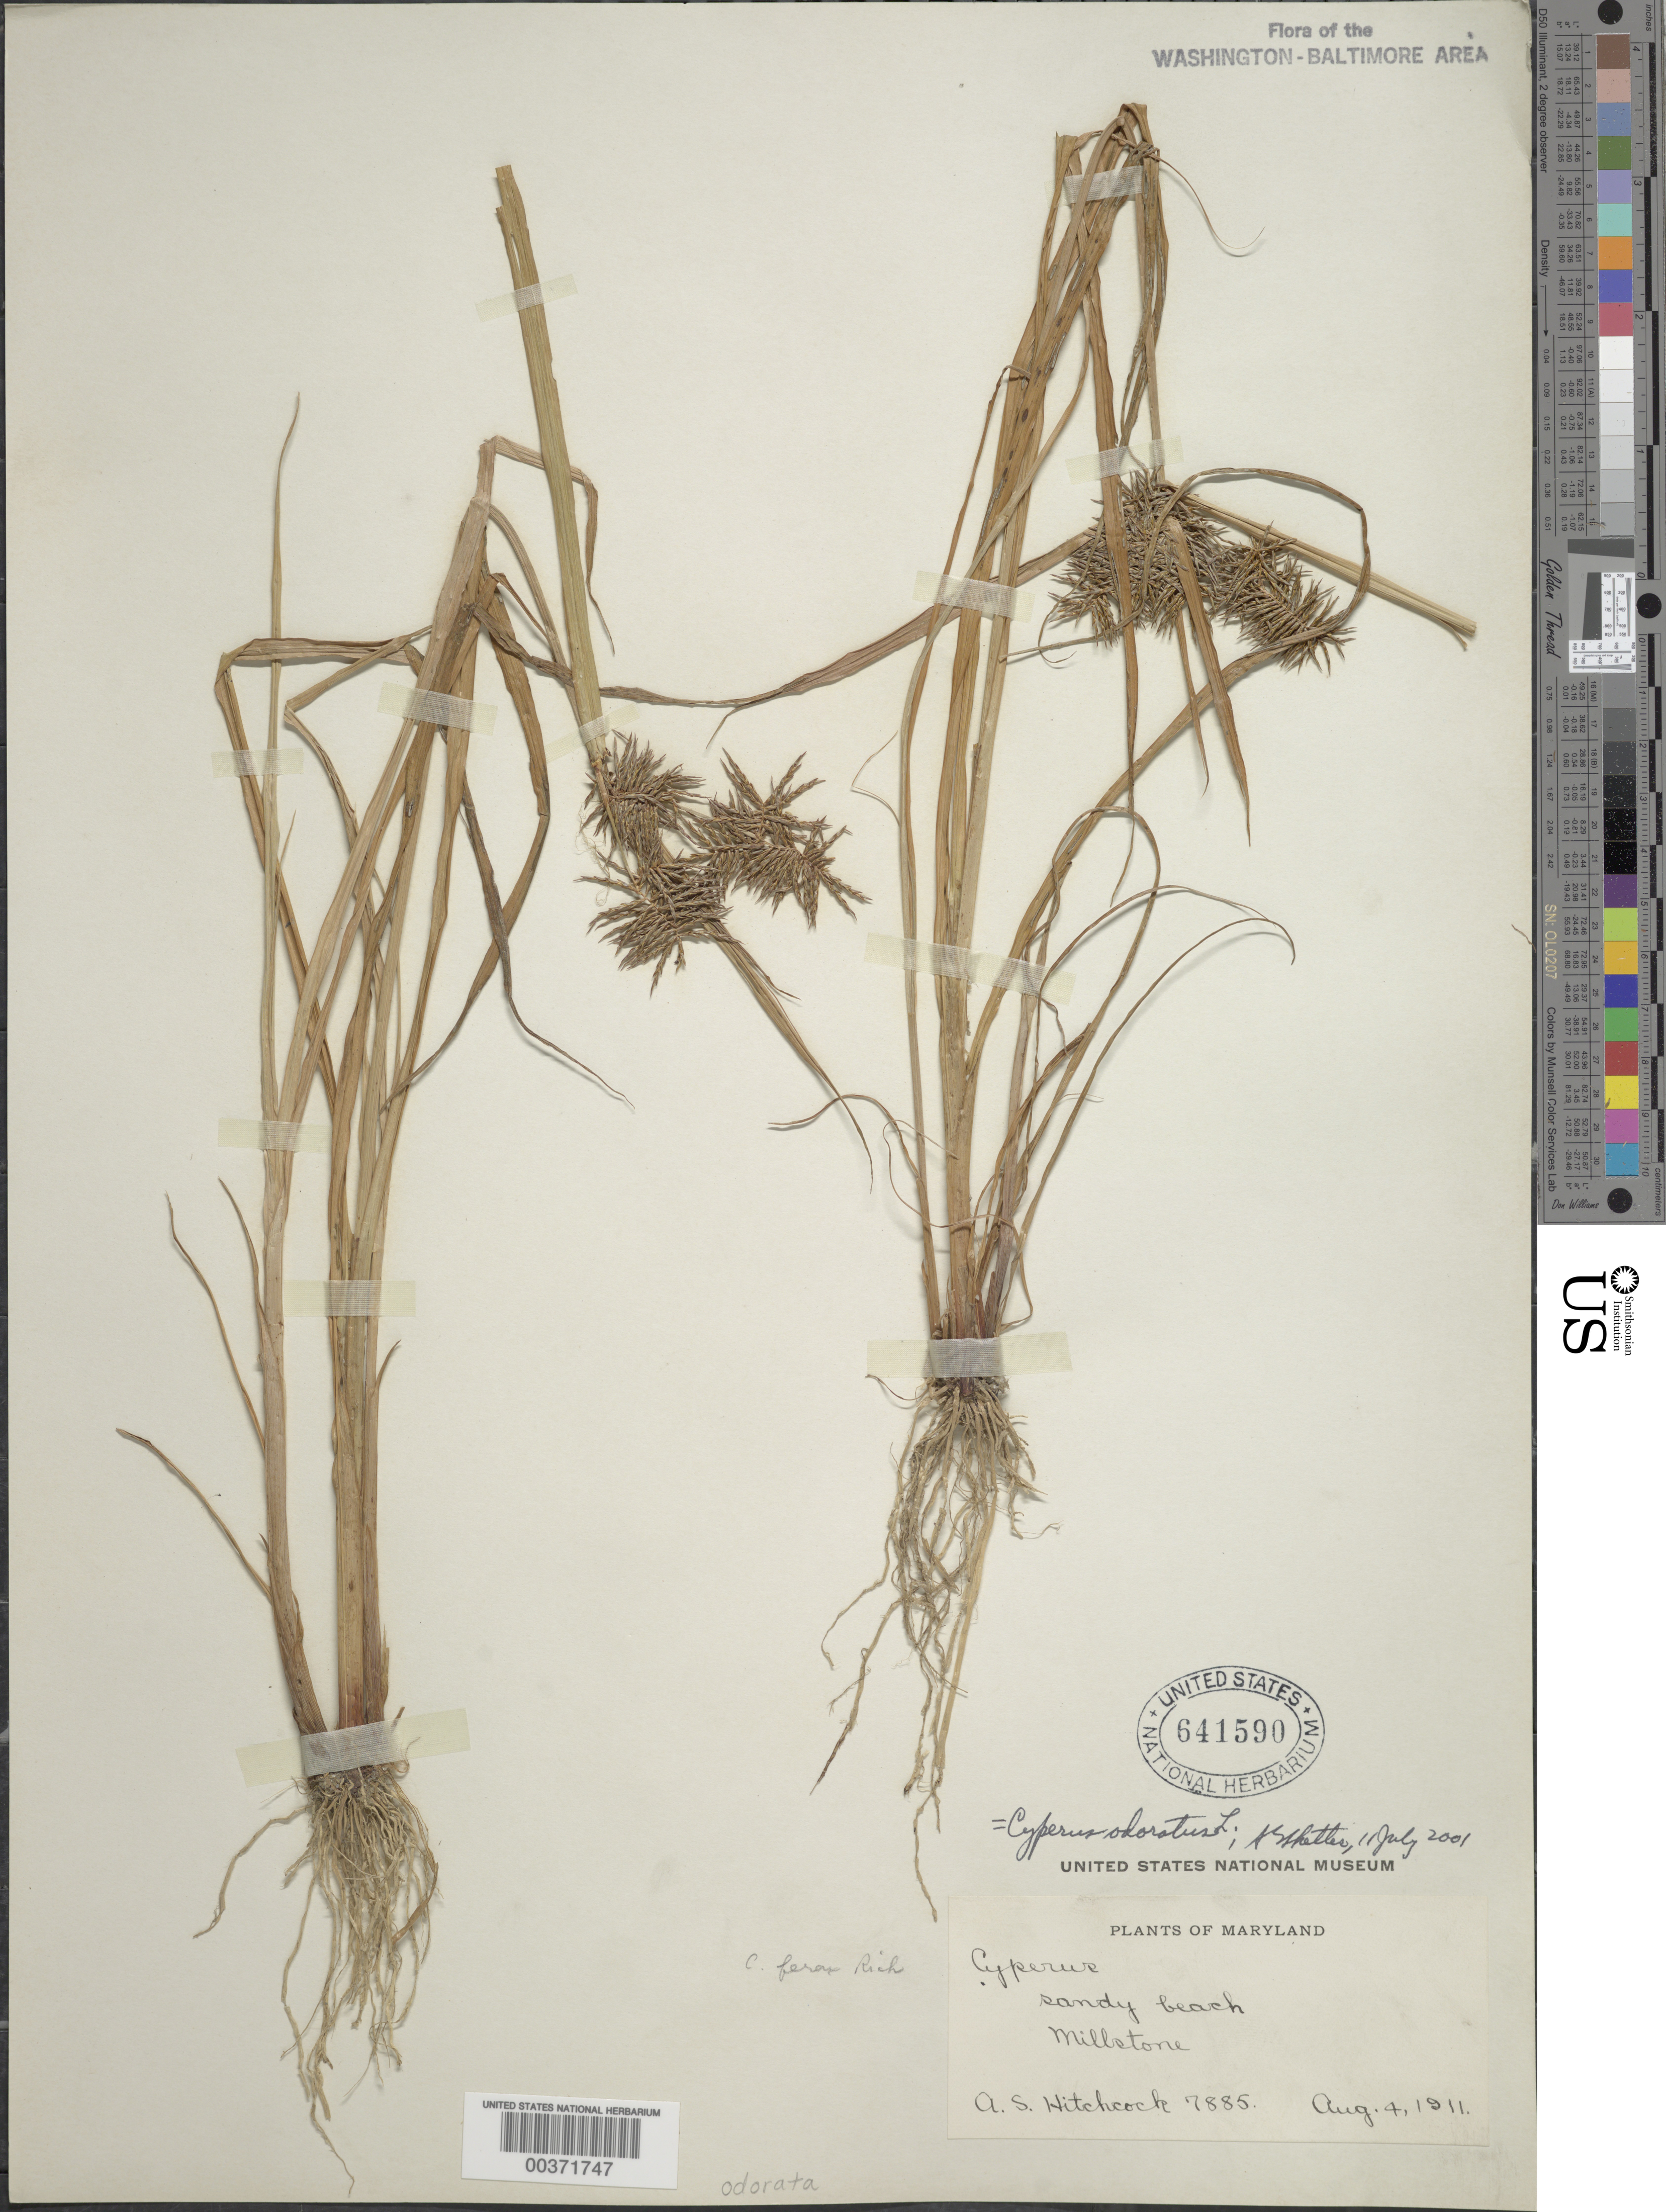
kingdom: Plantae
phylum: Tracheophyta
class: Liliopsida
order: Poales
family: Cyperaceae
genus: Cyperus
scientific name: Cyperus odoratus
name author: L.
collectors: A. S. Hitchcock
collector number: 7885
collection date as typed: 04 Aug 1911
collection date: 1911-08-04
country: United States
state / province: Maryland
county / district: St. Mary's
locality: Millstone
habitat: Sandy beach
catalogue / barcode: US 641590